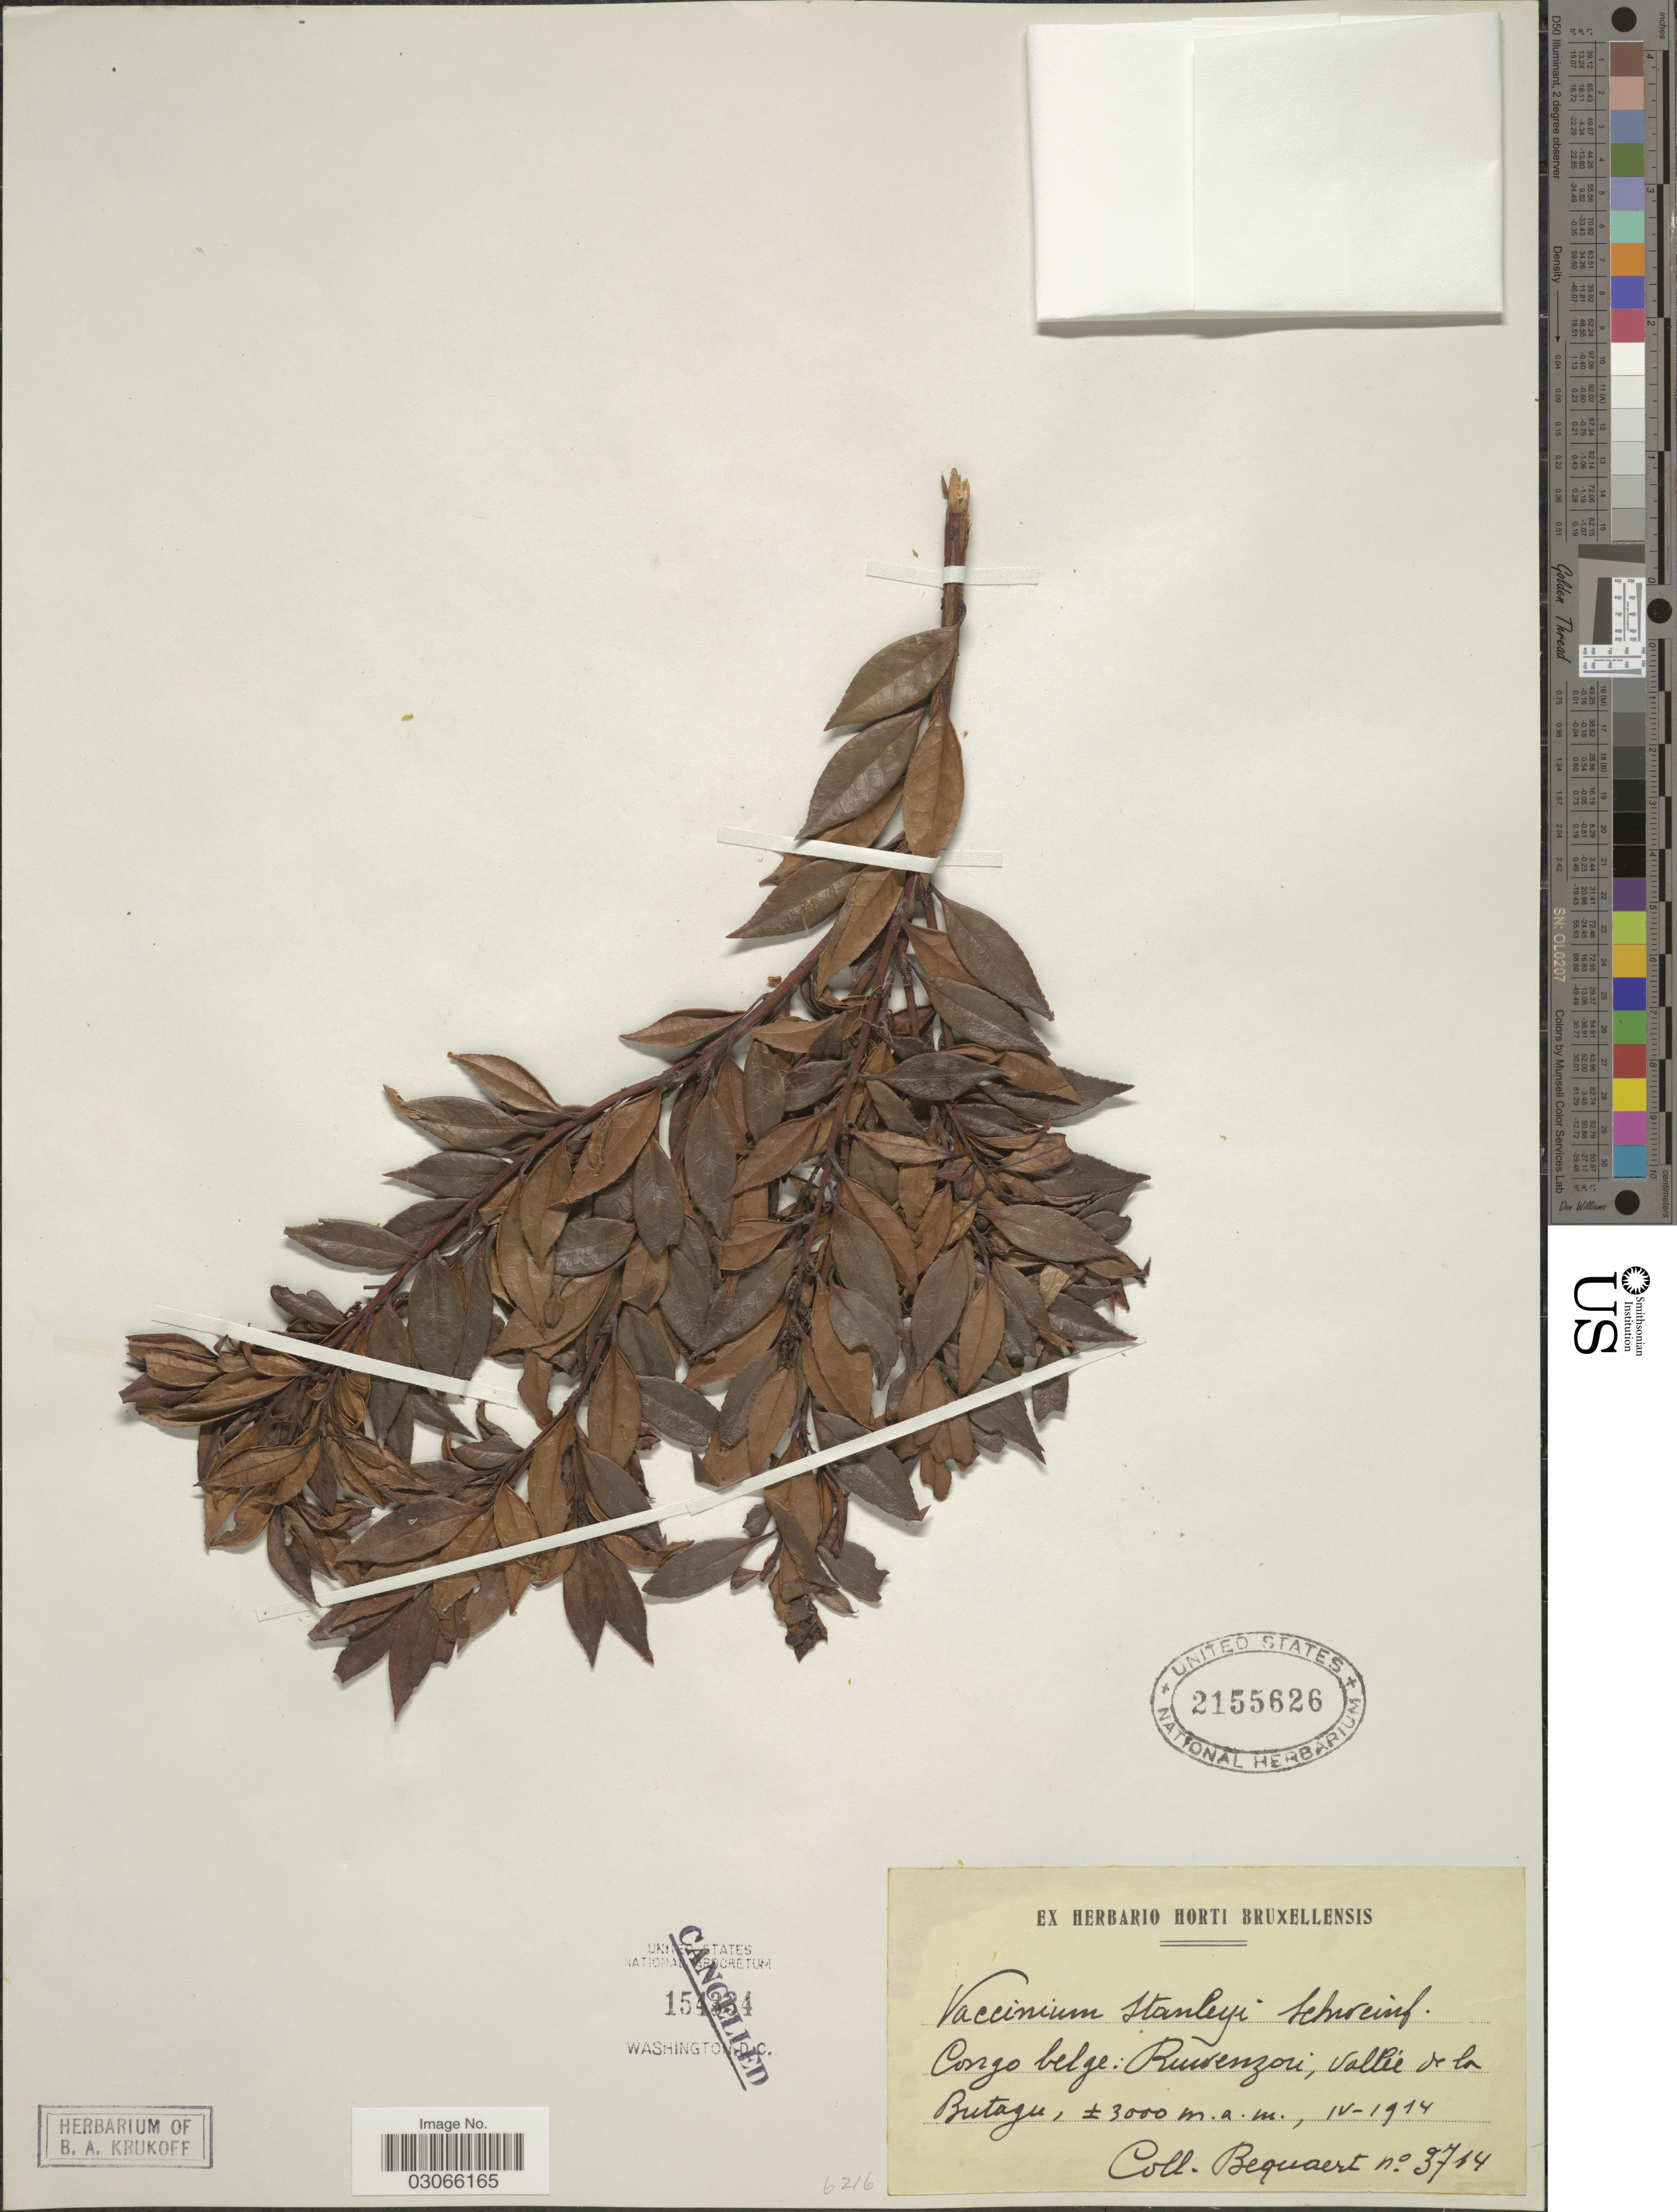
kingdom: Plantae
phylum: Tracheophyta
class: Magnoliopsida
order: Ericales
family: Ericaceae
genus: Vaccinium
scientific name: Vaccinium stanleyi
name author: Schweinf.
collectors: Bequaert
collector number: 3714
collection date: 1914-04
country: Congo, Democratic Republic of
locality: Ruvenzori, Vallée de la Butagu.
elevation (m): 3000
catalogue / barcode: US 2155626